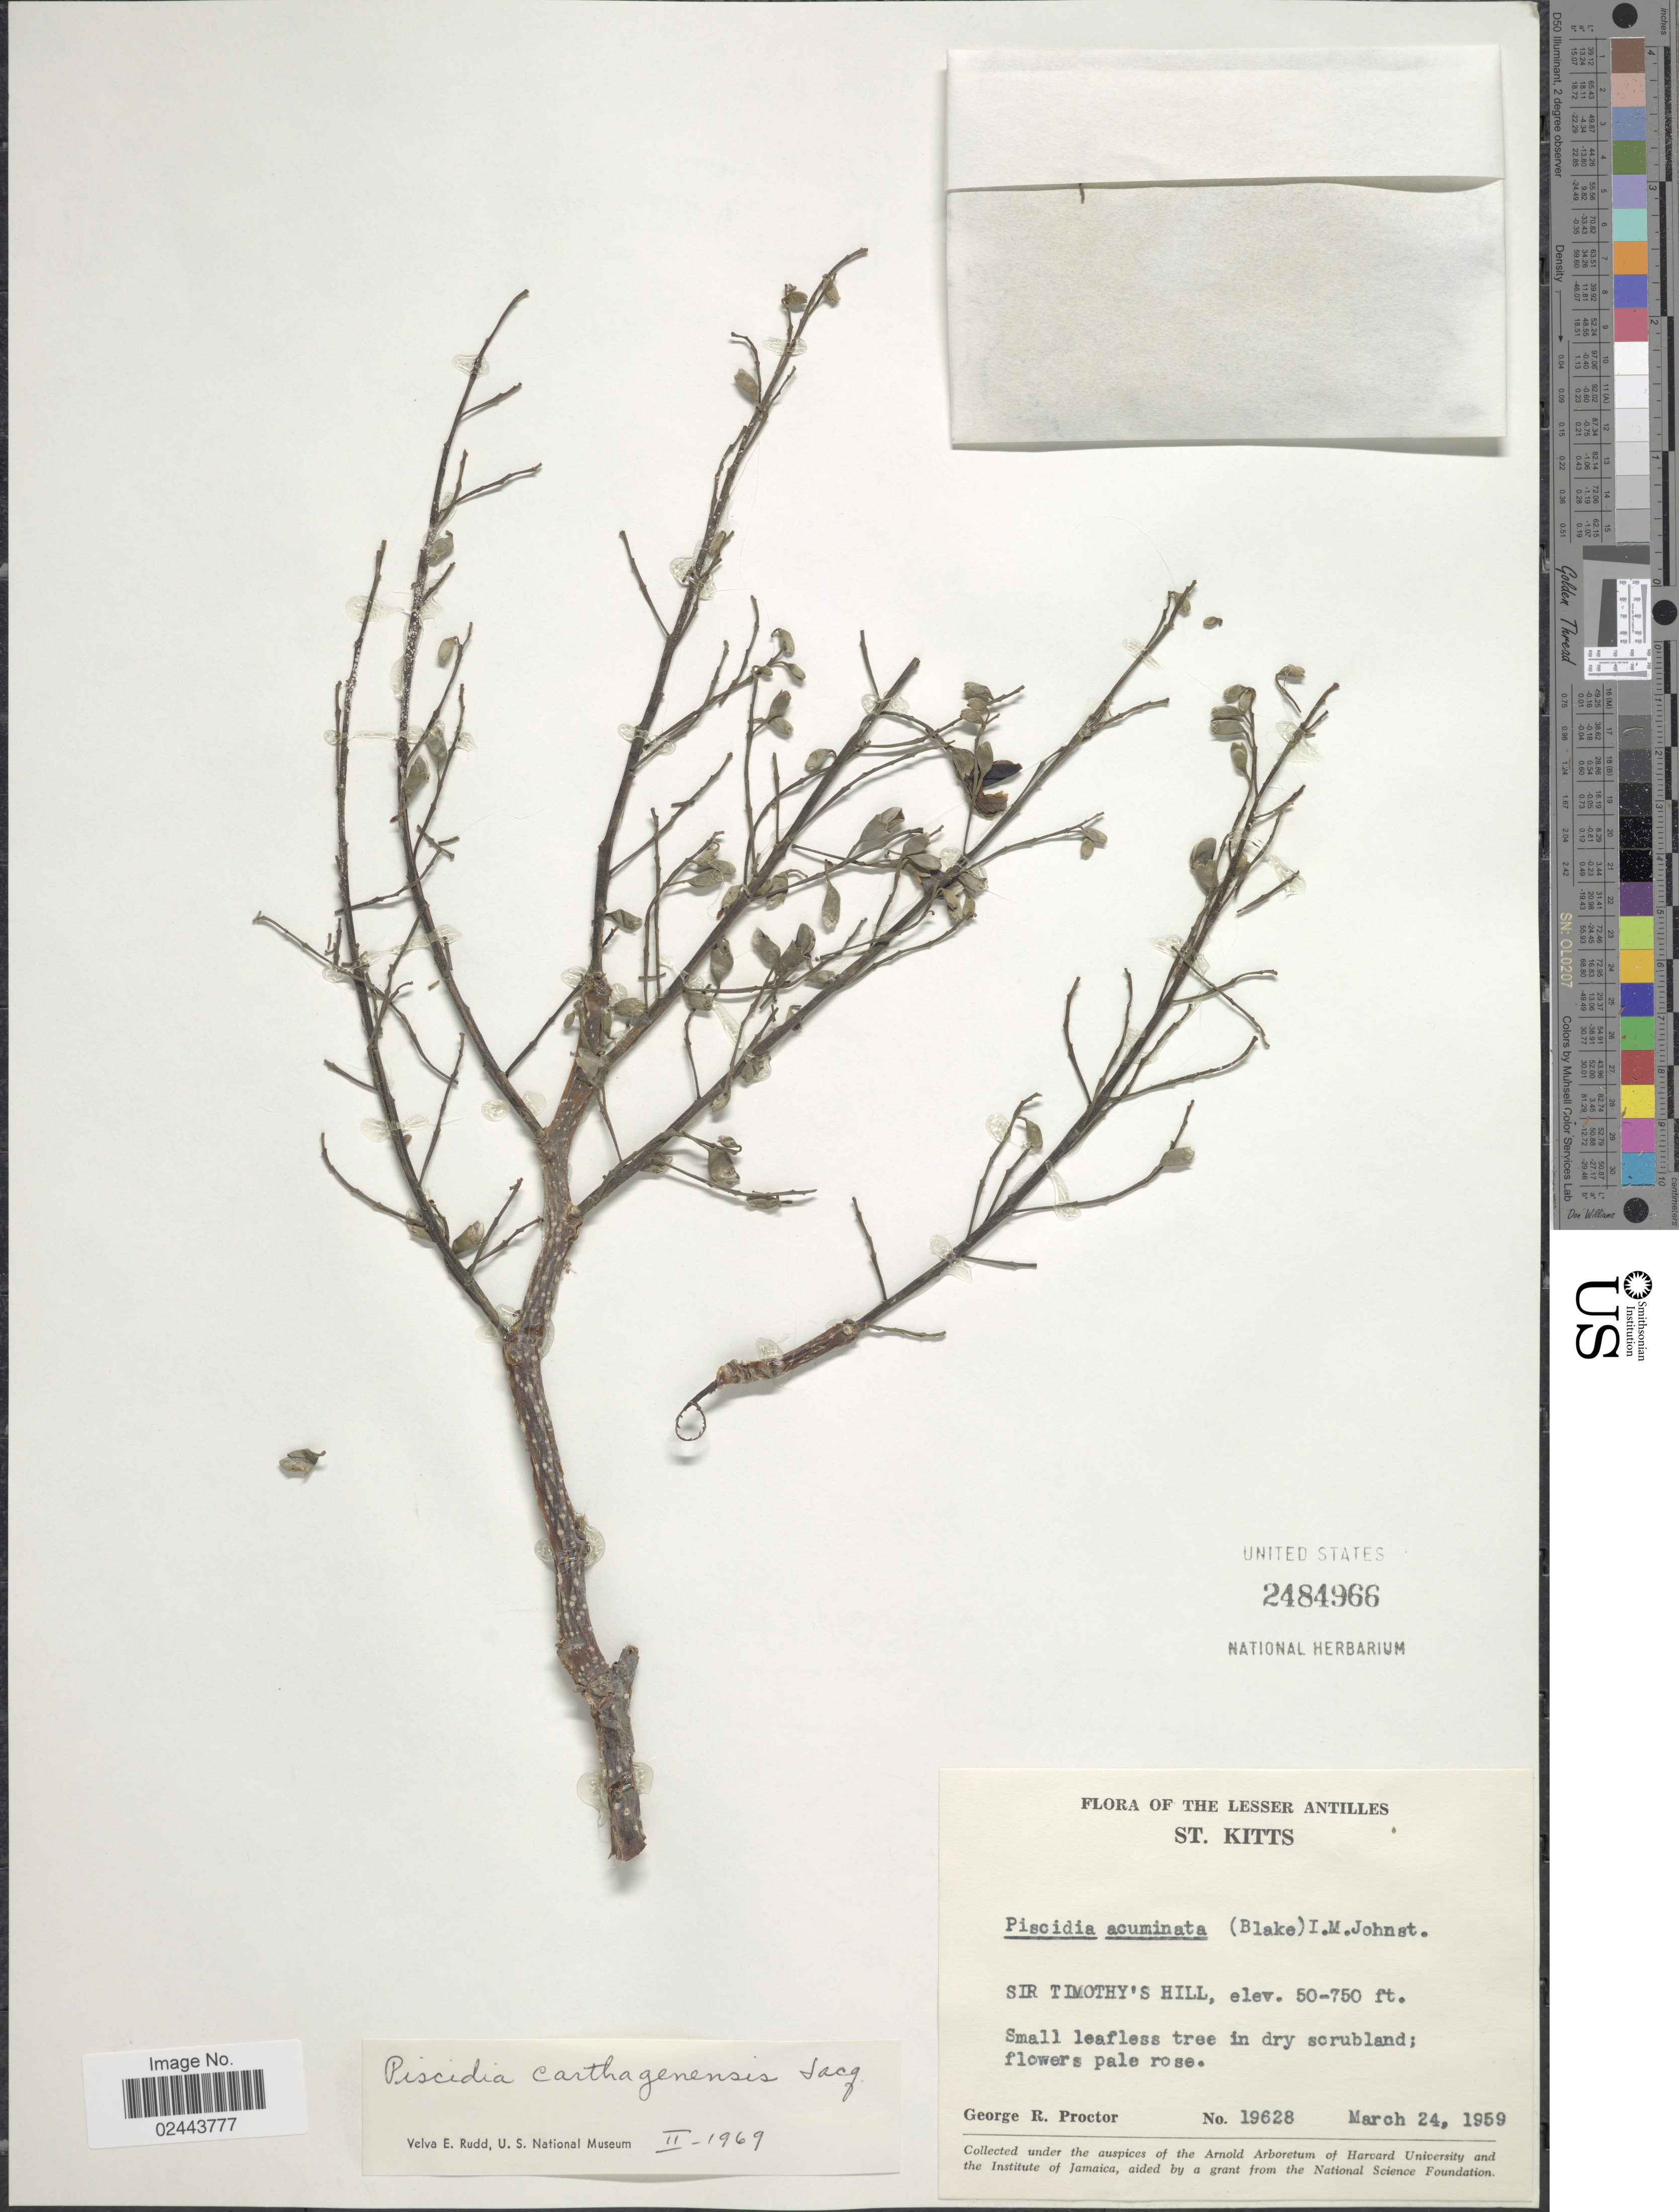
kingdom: Plantae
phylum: Tracheophyta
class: Magnoliopsida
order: Fabales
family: Fabaceae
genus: Piscidia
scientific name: Piscidia carthagenensis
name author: Jacq.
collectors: G. Proctor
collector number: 19628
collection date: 1959-03-24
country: St. Christopher-Nevis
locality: St. Kitts, Sir Timothy's Hill.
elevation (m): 15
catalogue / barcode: US 2484966